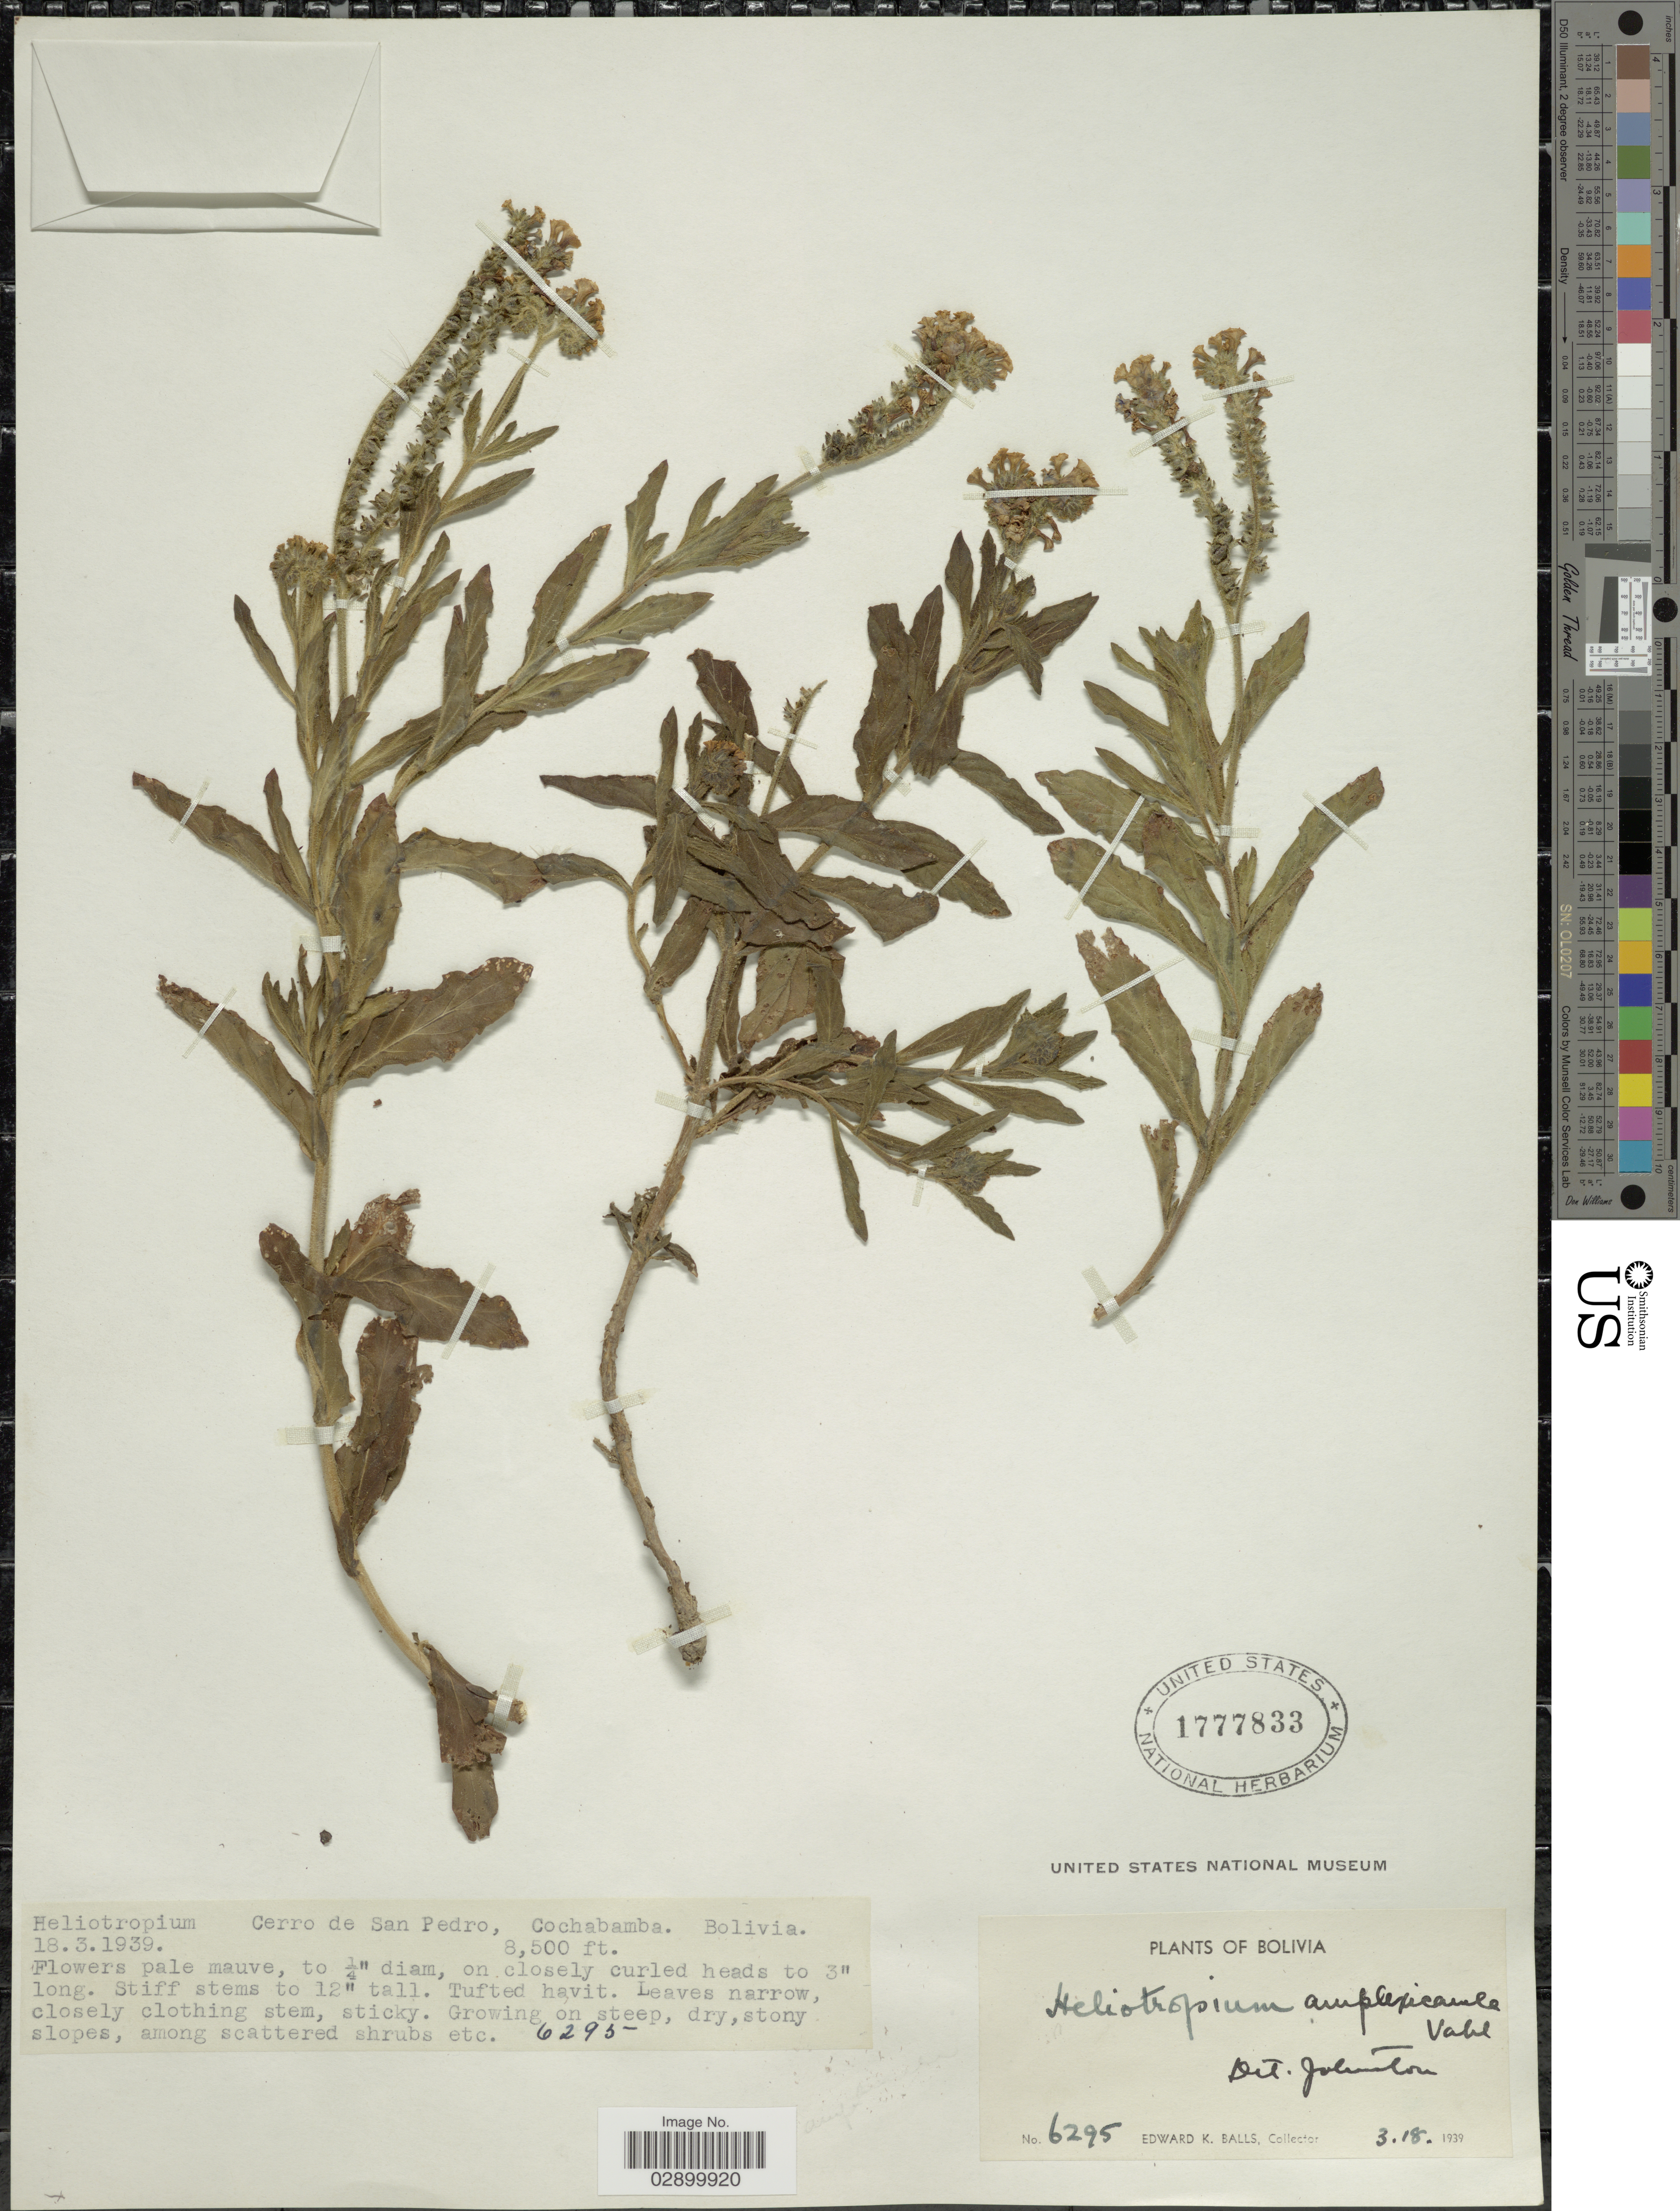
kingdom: Plantae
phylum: Tracheophyta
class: Magnoliopsida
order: Boraginales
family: Heliotropiaceae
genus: Heliotropium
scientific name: Heliotropium amplexicaule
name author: Vahl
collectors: E. K. Balls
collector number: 6295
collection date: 1939-03-18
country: Bolivia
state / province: Cochabamba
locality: Cerro de San Pedro.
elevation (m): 2591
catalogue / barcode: US 1777833